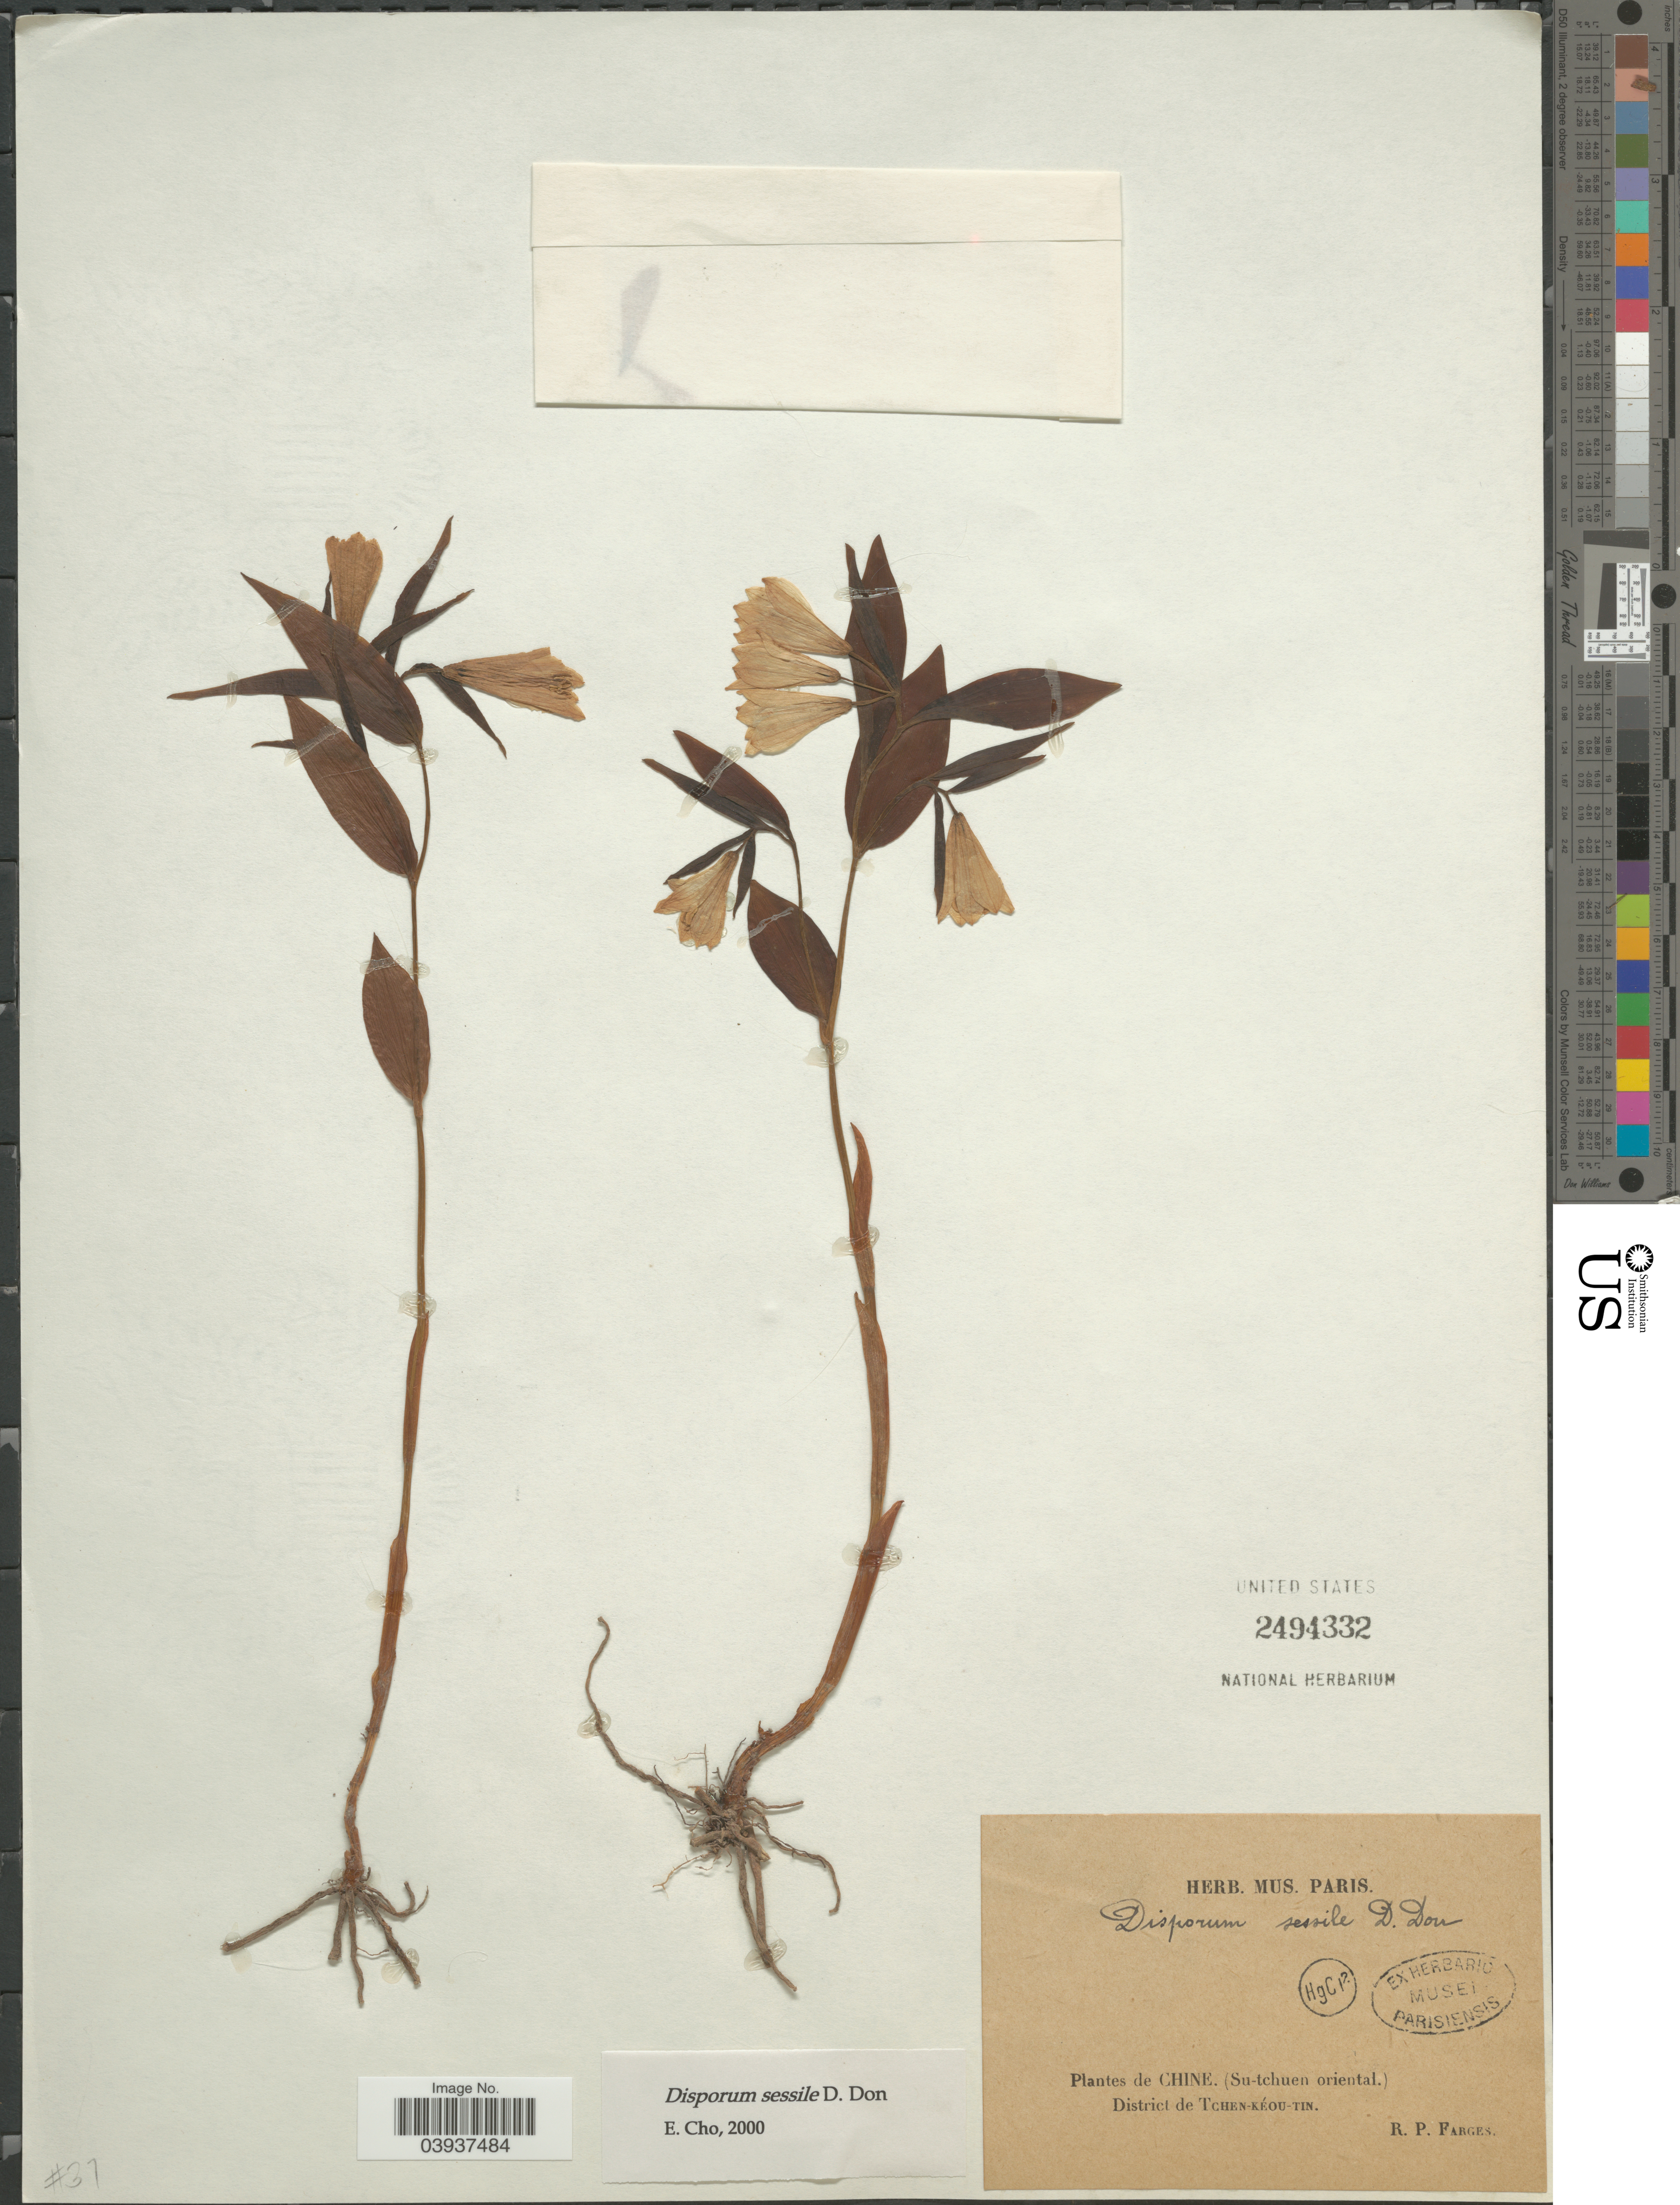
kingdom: Plantae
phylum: Tracheophyta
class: Liliopsida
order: Liliales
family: Colchicaceae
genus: Disporum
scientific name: Disporum sessile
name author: D. Don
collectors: R. Farges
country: China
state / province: Sichuan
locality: (Su-tchuen oriental.). District de Tchen-kéou-tin.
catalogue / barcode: US 2494332